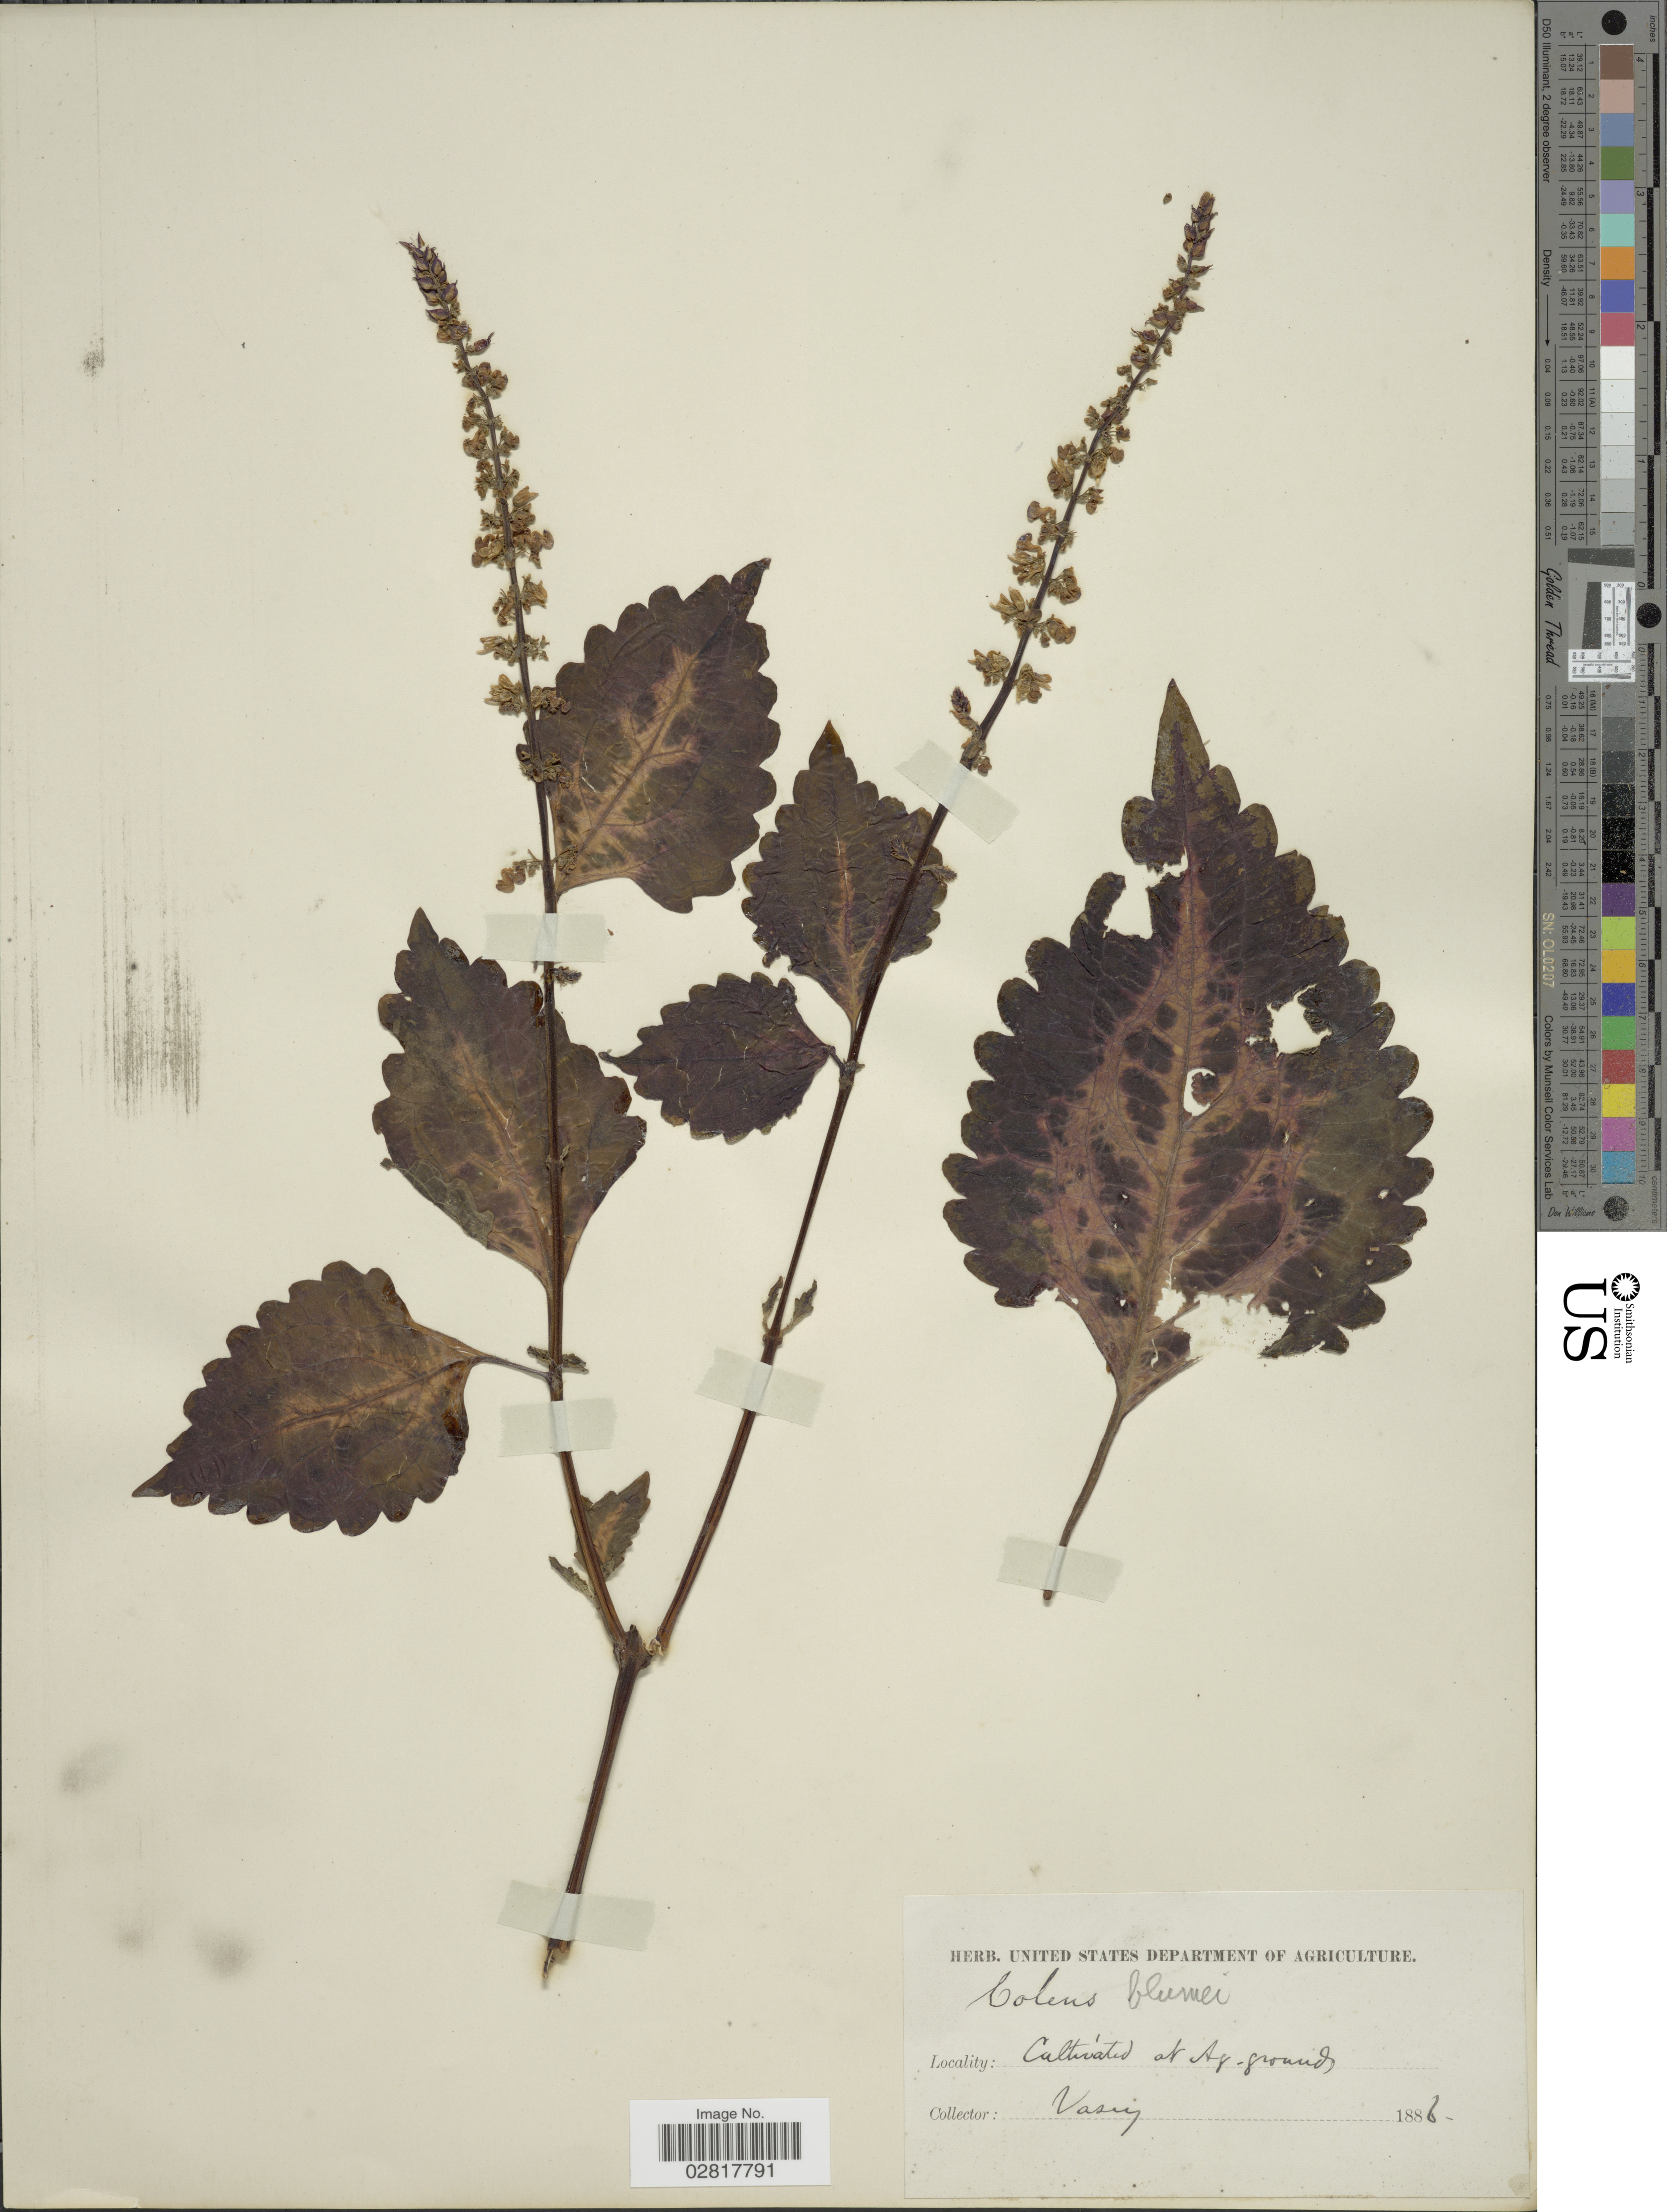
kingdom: Plantae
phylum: Tracheophyta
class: Magnoliopsida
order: Lamiales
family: Lamiaceae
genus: Plectranthus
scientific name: Plectranthus scutellarioides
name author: (L.) R. Br.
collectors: Vasey, --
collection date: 1886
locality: Cultivated at Ag. grounds.